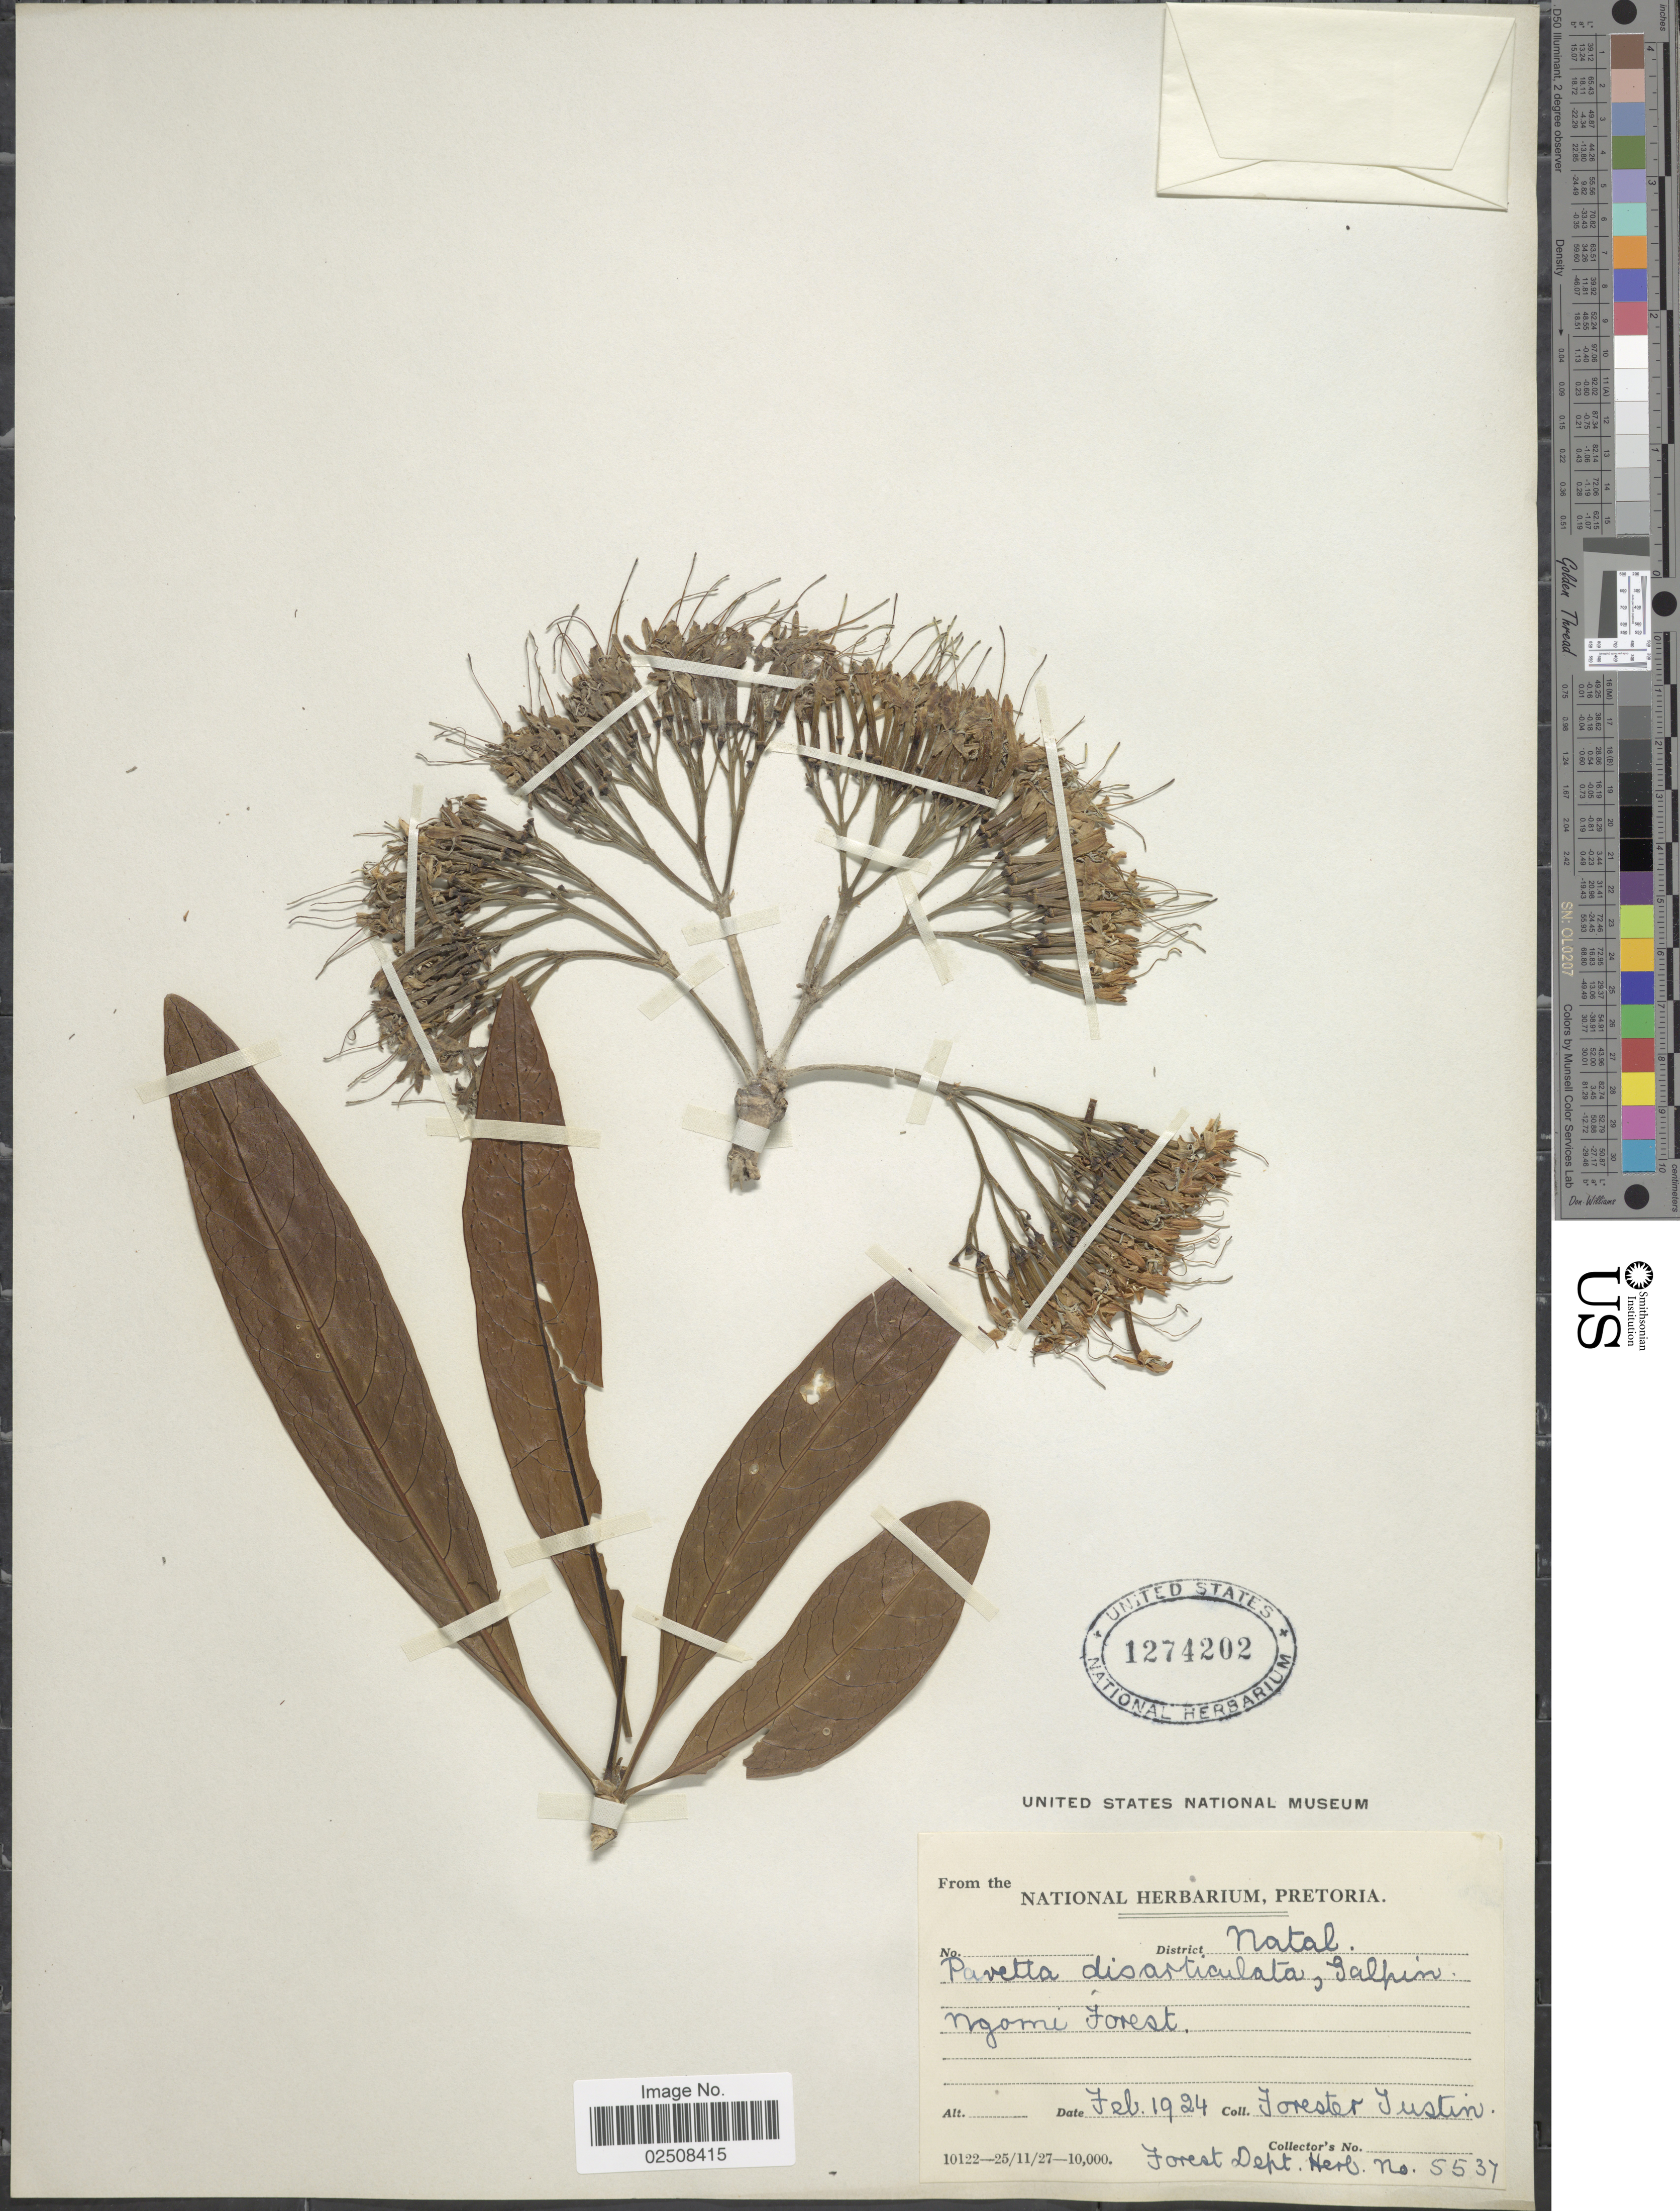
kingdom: Plantae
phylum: Tracheophyta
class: Magnoliopsida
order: Gentianales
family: Rubiaceae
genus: Pavetta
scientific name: Pavetta disarticulata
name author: Galpin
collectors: Forester Justin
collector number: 5537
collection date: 1924-02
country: South Africa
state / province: KwaZulu-Natal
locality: Natal. Ngomi Forest. Forest Dept.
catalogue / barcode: US 1274202